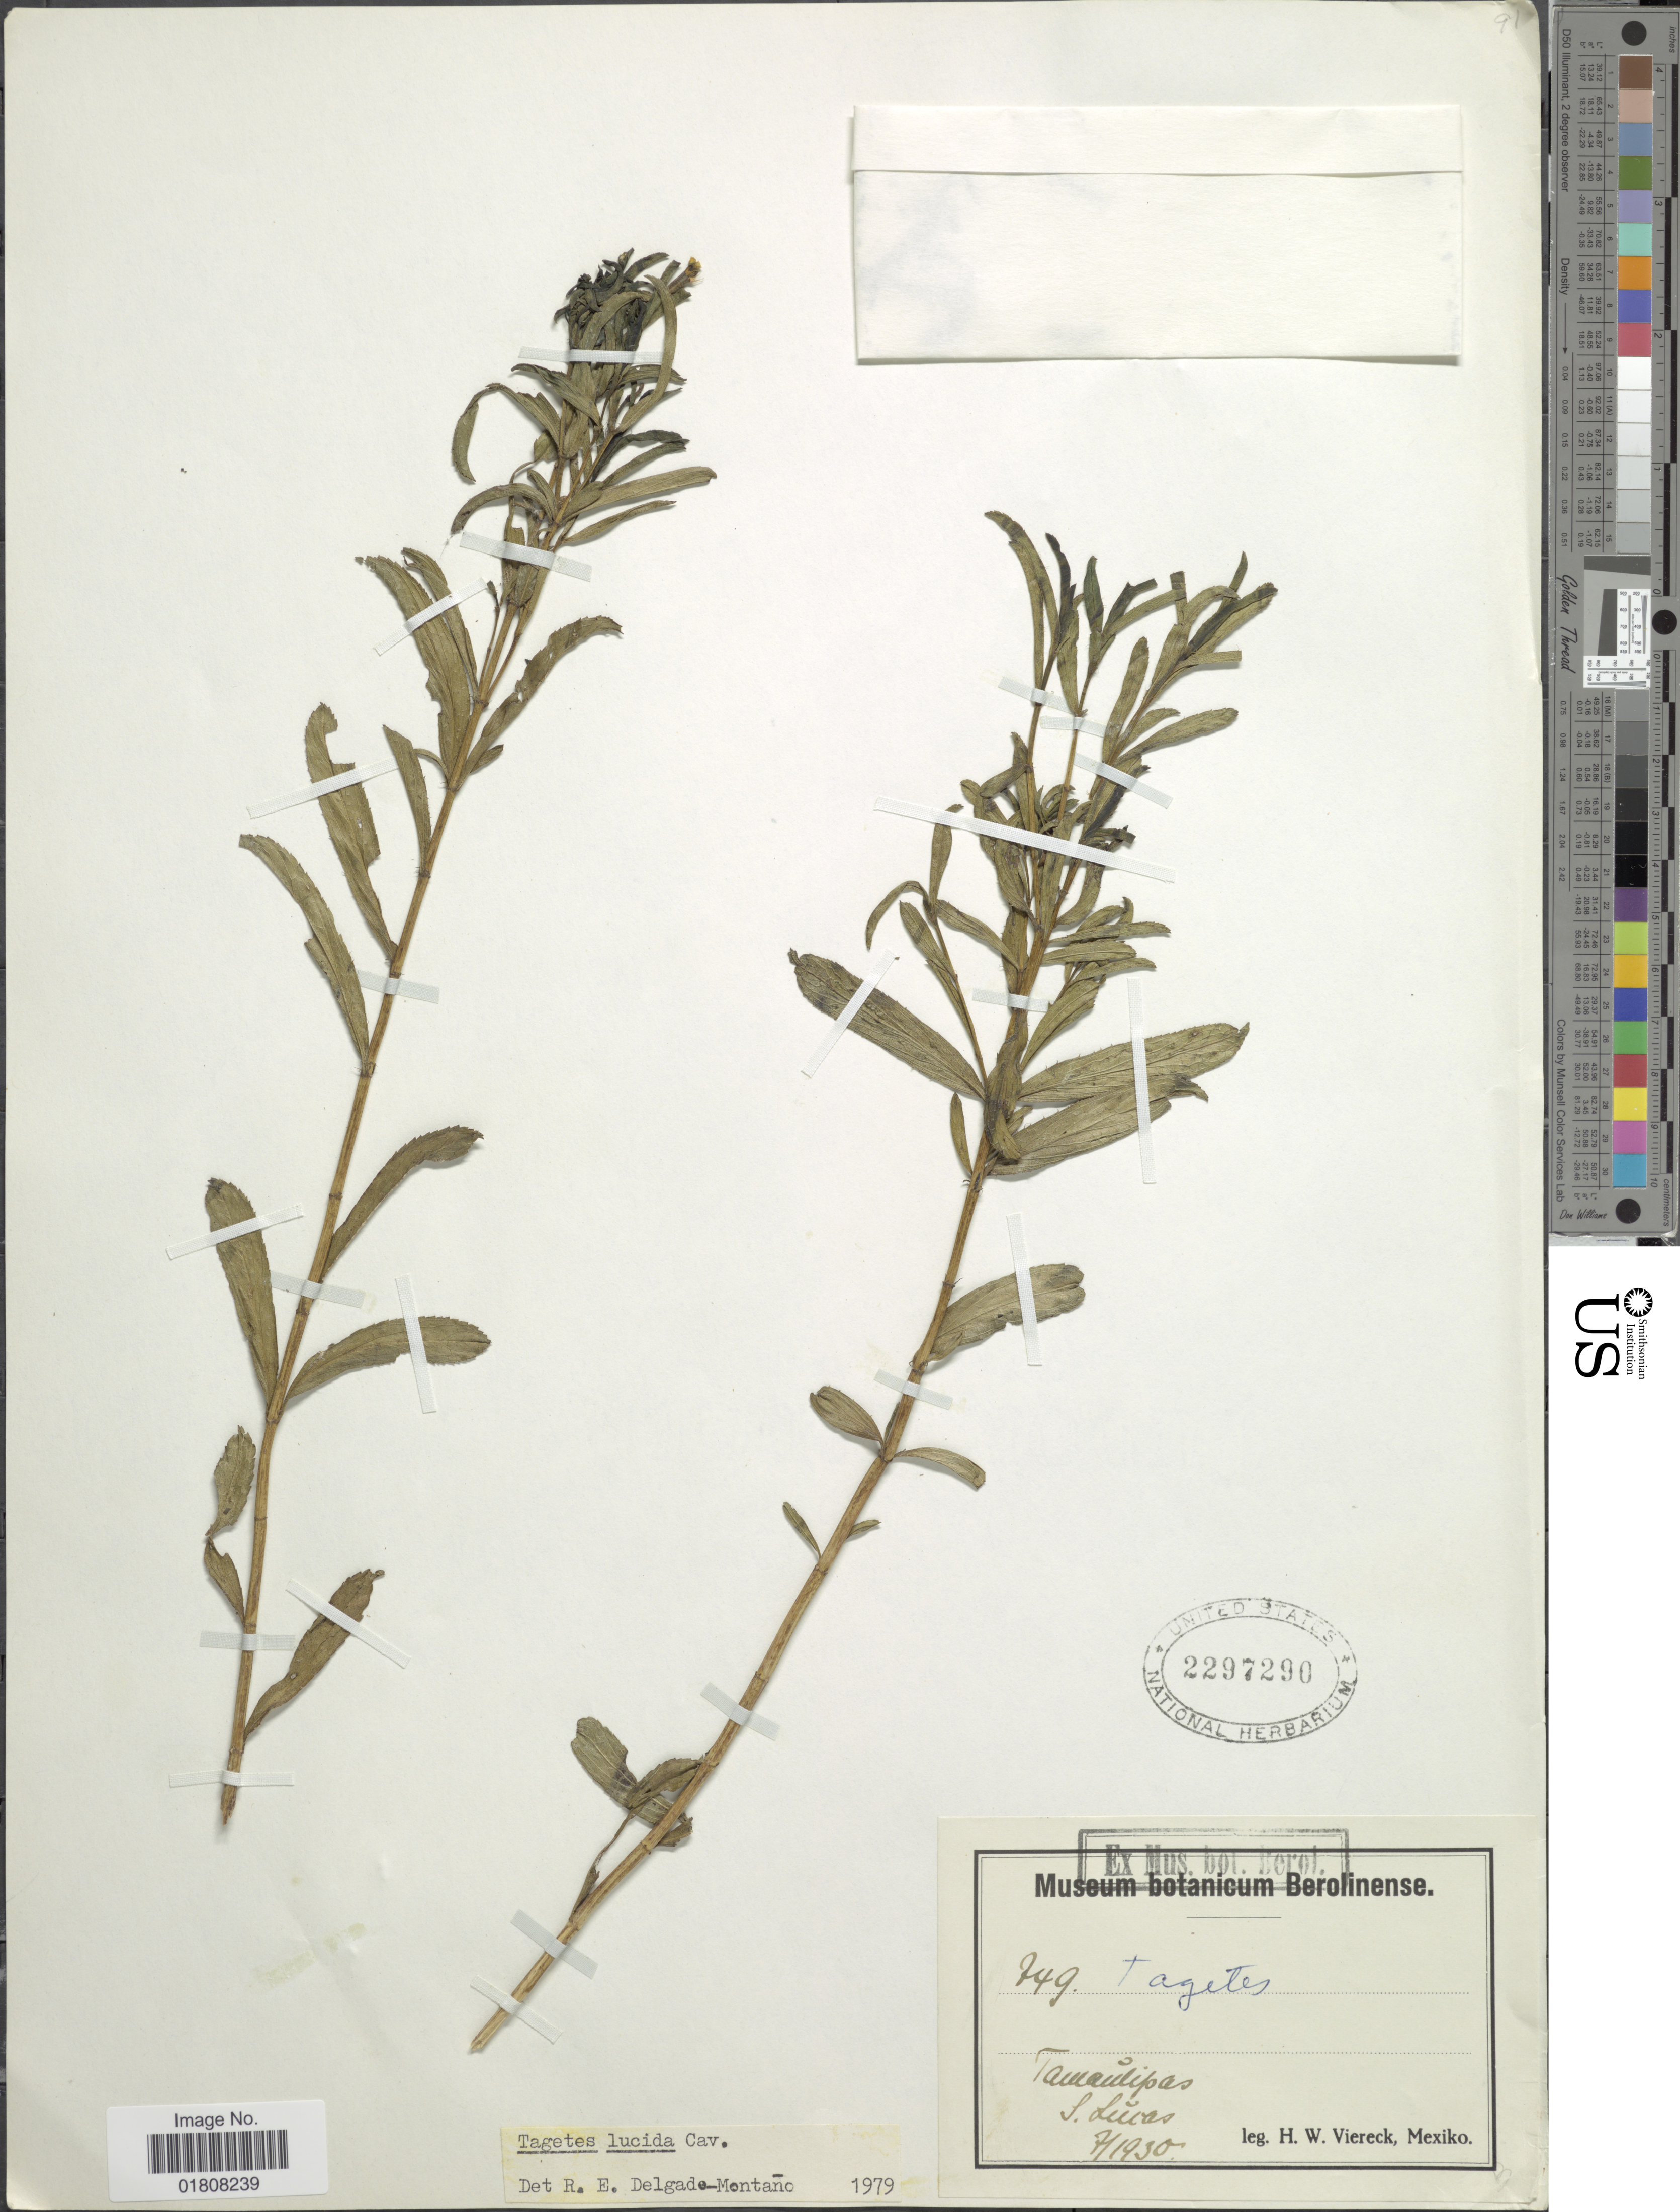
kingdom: Plantae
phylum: Tracheophyta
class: Magnoliopsida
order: Asterales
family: Asteraceae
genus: Tagetes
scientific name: Tagetes lucida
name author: Cav.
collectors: H. W. Viereck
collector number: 749*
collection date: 1930-07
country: Mexico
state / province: Tamaulipas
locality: S. Lucas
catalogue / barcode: US 2297290